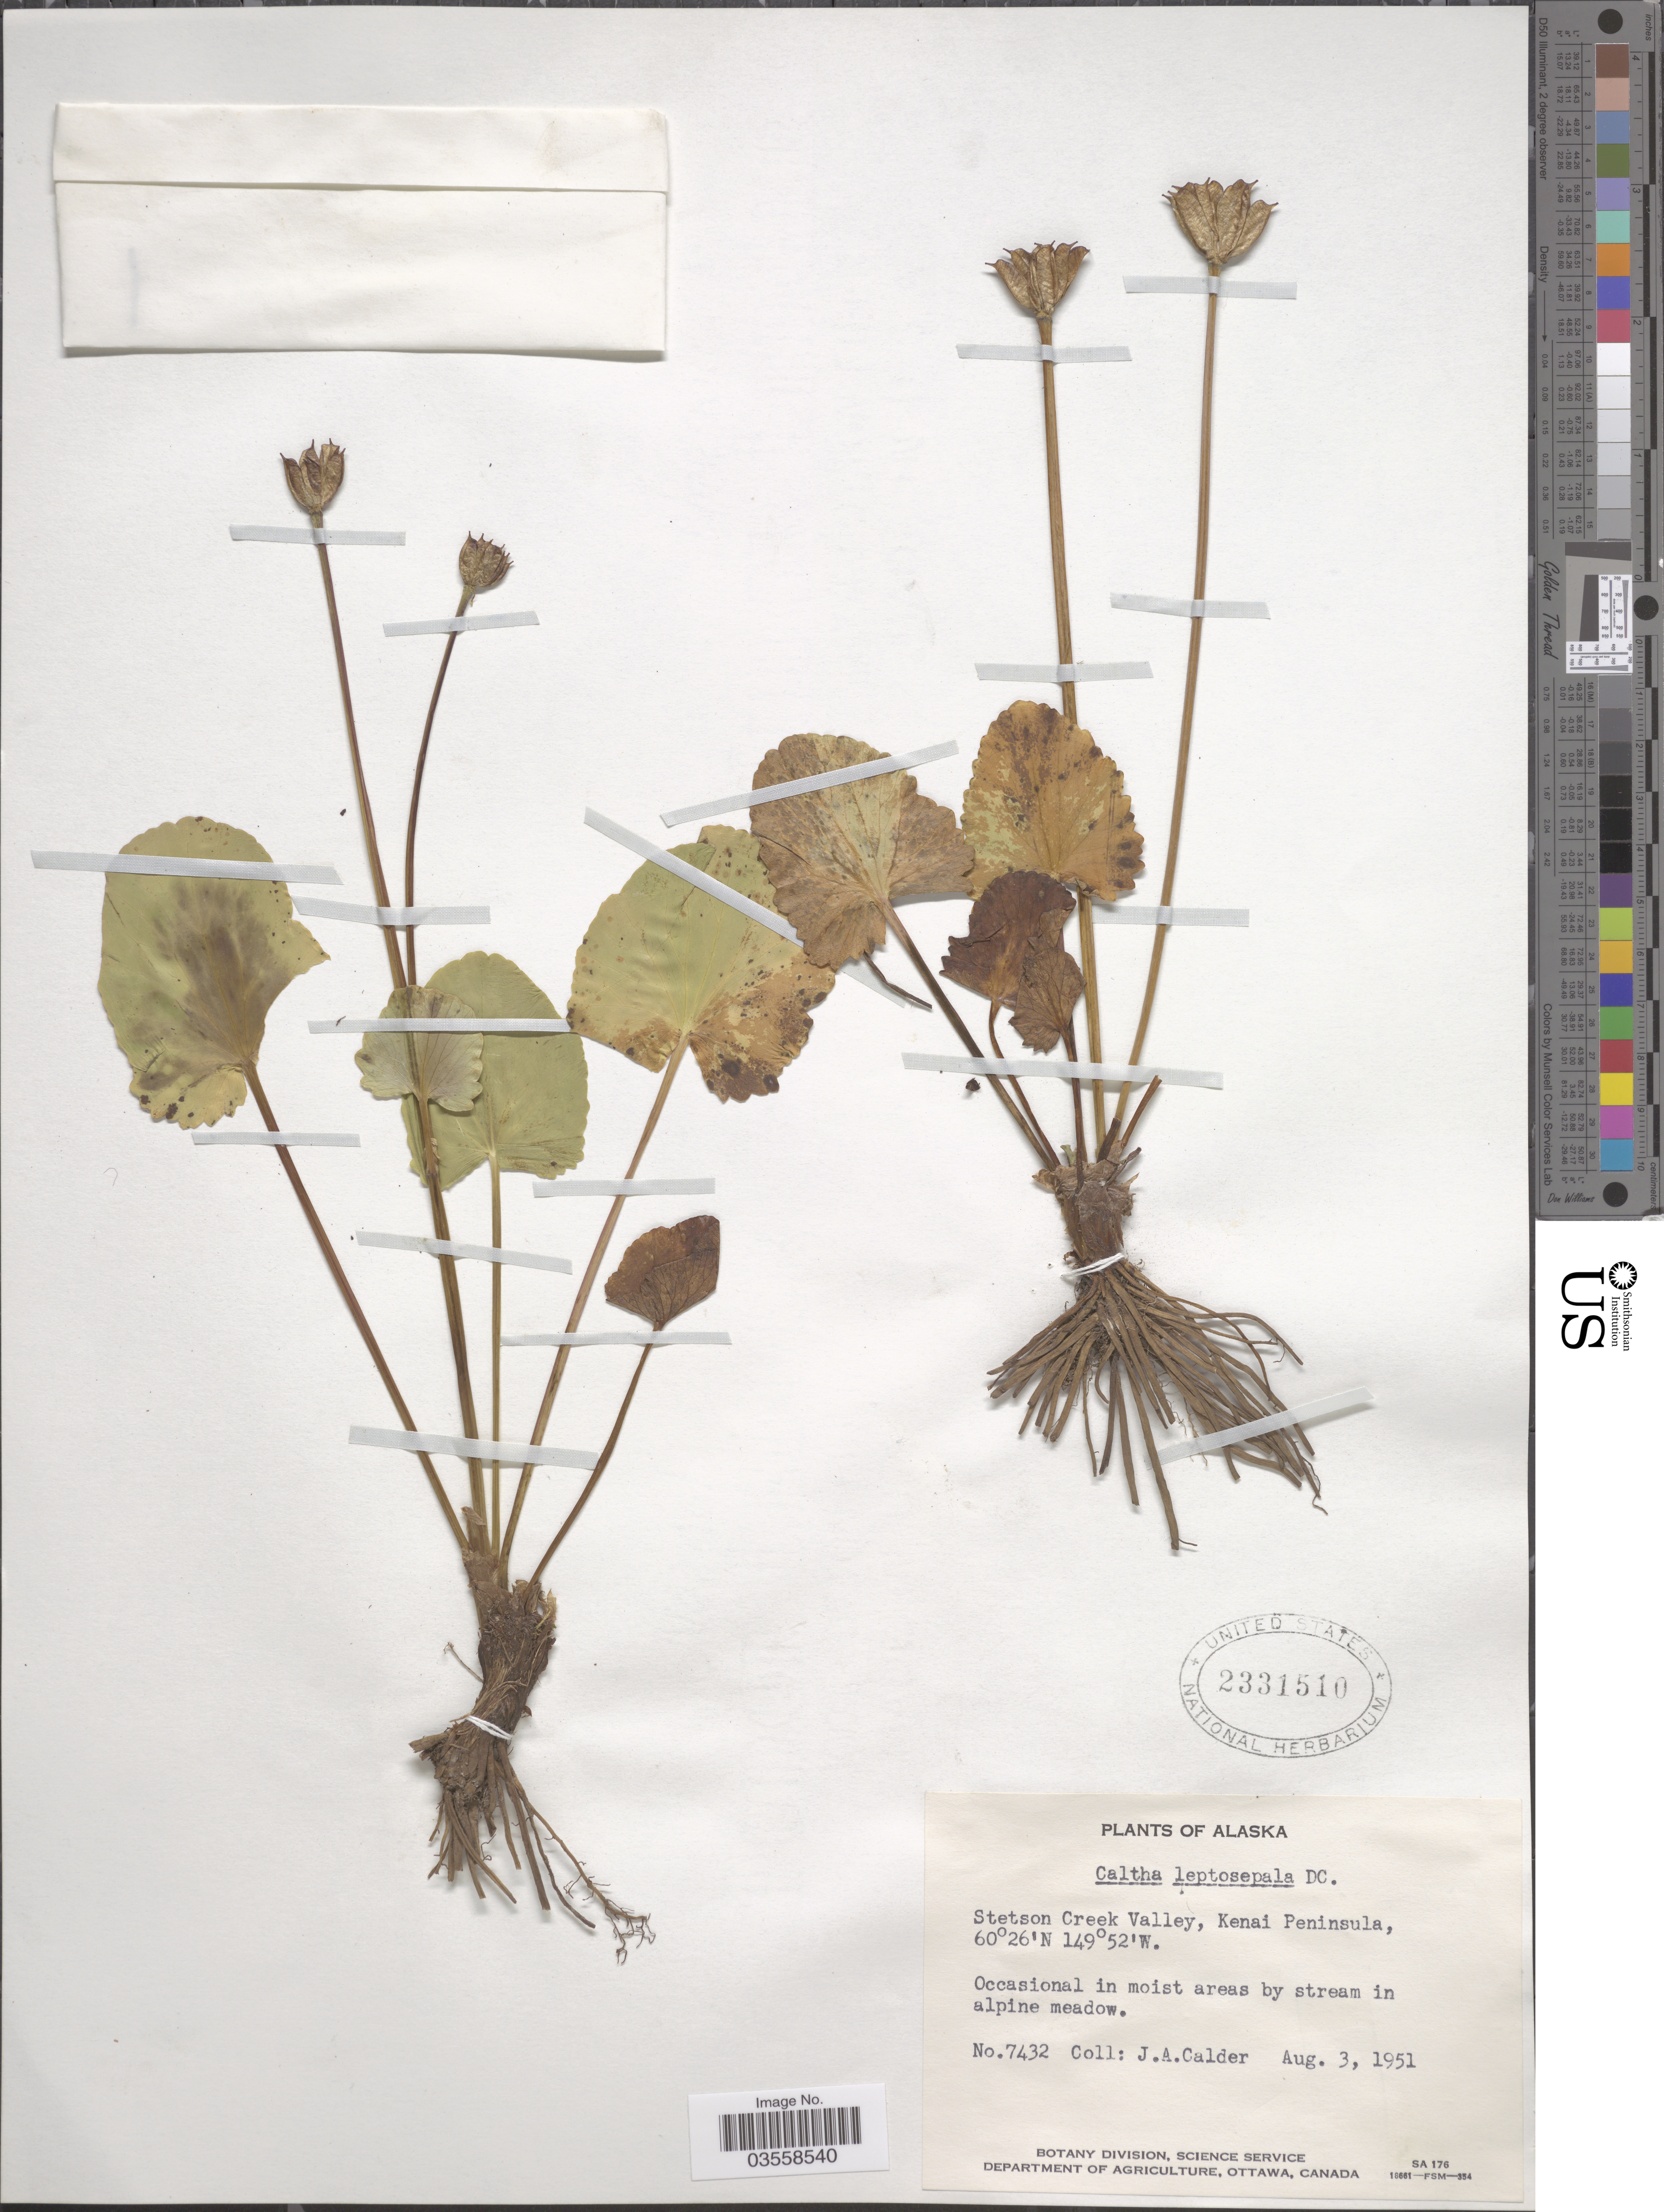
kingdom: Plantae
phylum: Tracheophyta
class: Magnoliopsida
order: Ranunculales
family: Ranunculaceae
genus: Caltha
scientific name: Caltha leptosepala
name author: DC.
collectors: J. A. Calder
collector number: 7432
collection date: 1951-08-03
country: United States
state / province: Alaska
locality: Stetson Creek Valley, Kenai Peninsula.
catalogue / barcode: US 2331510